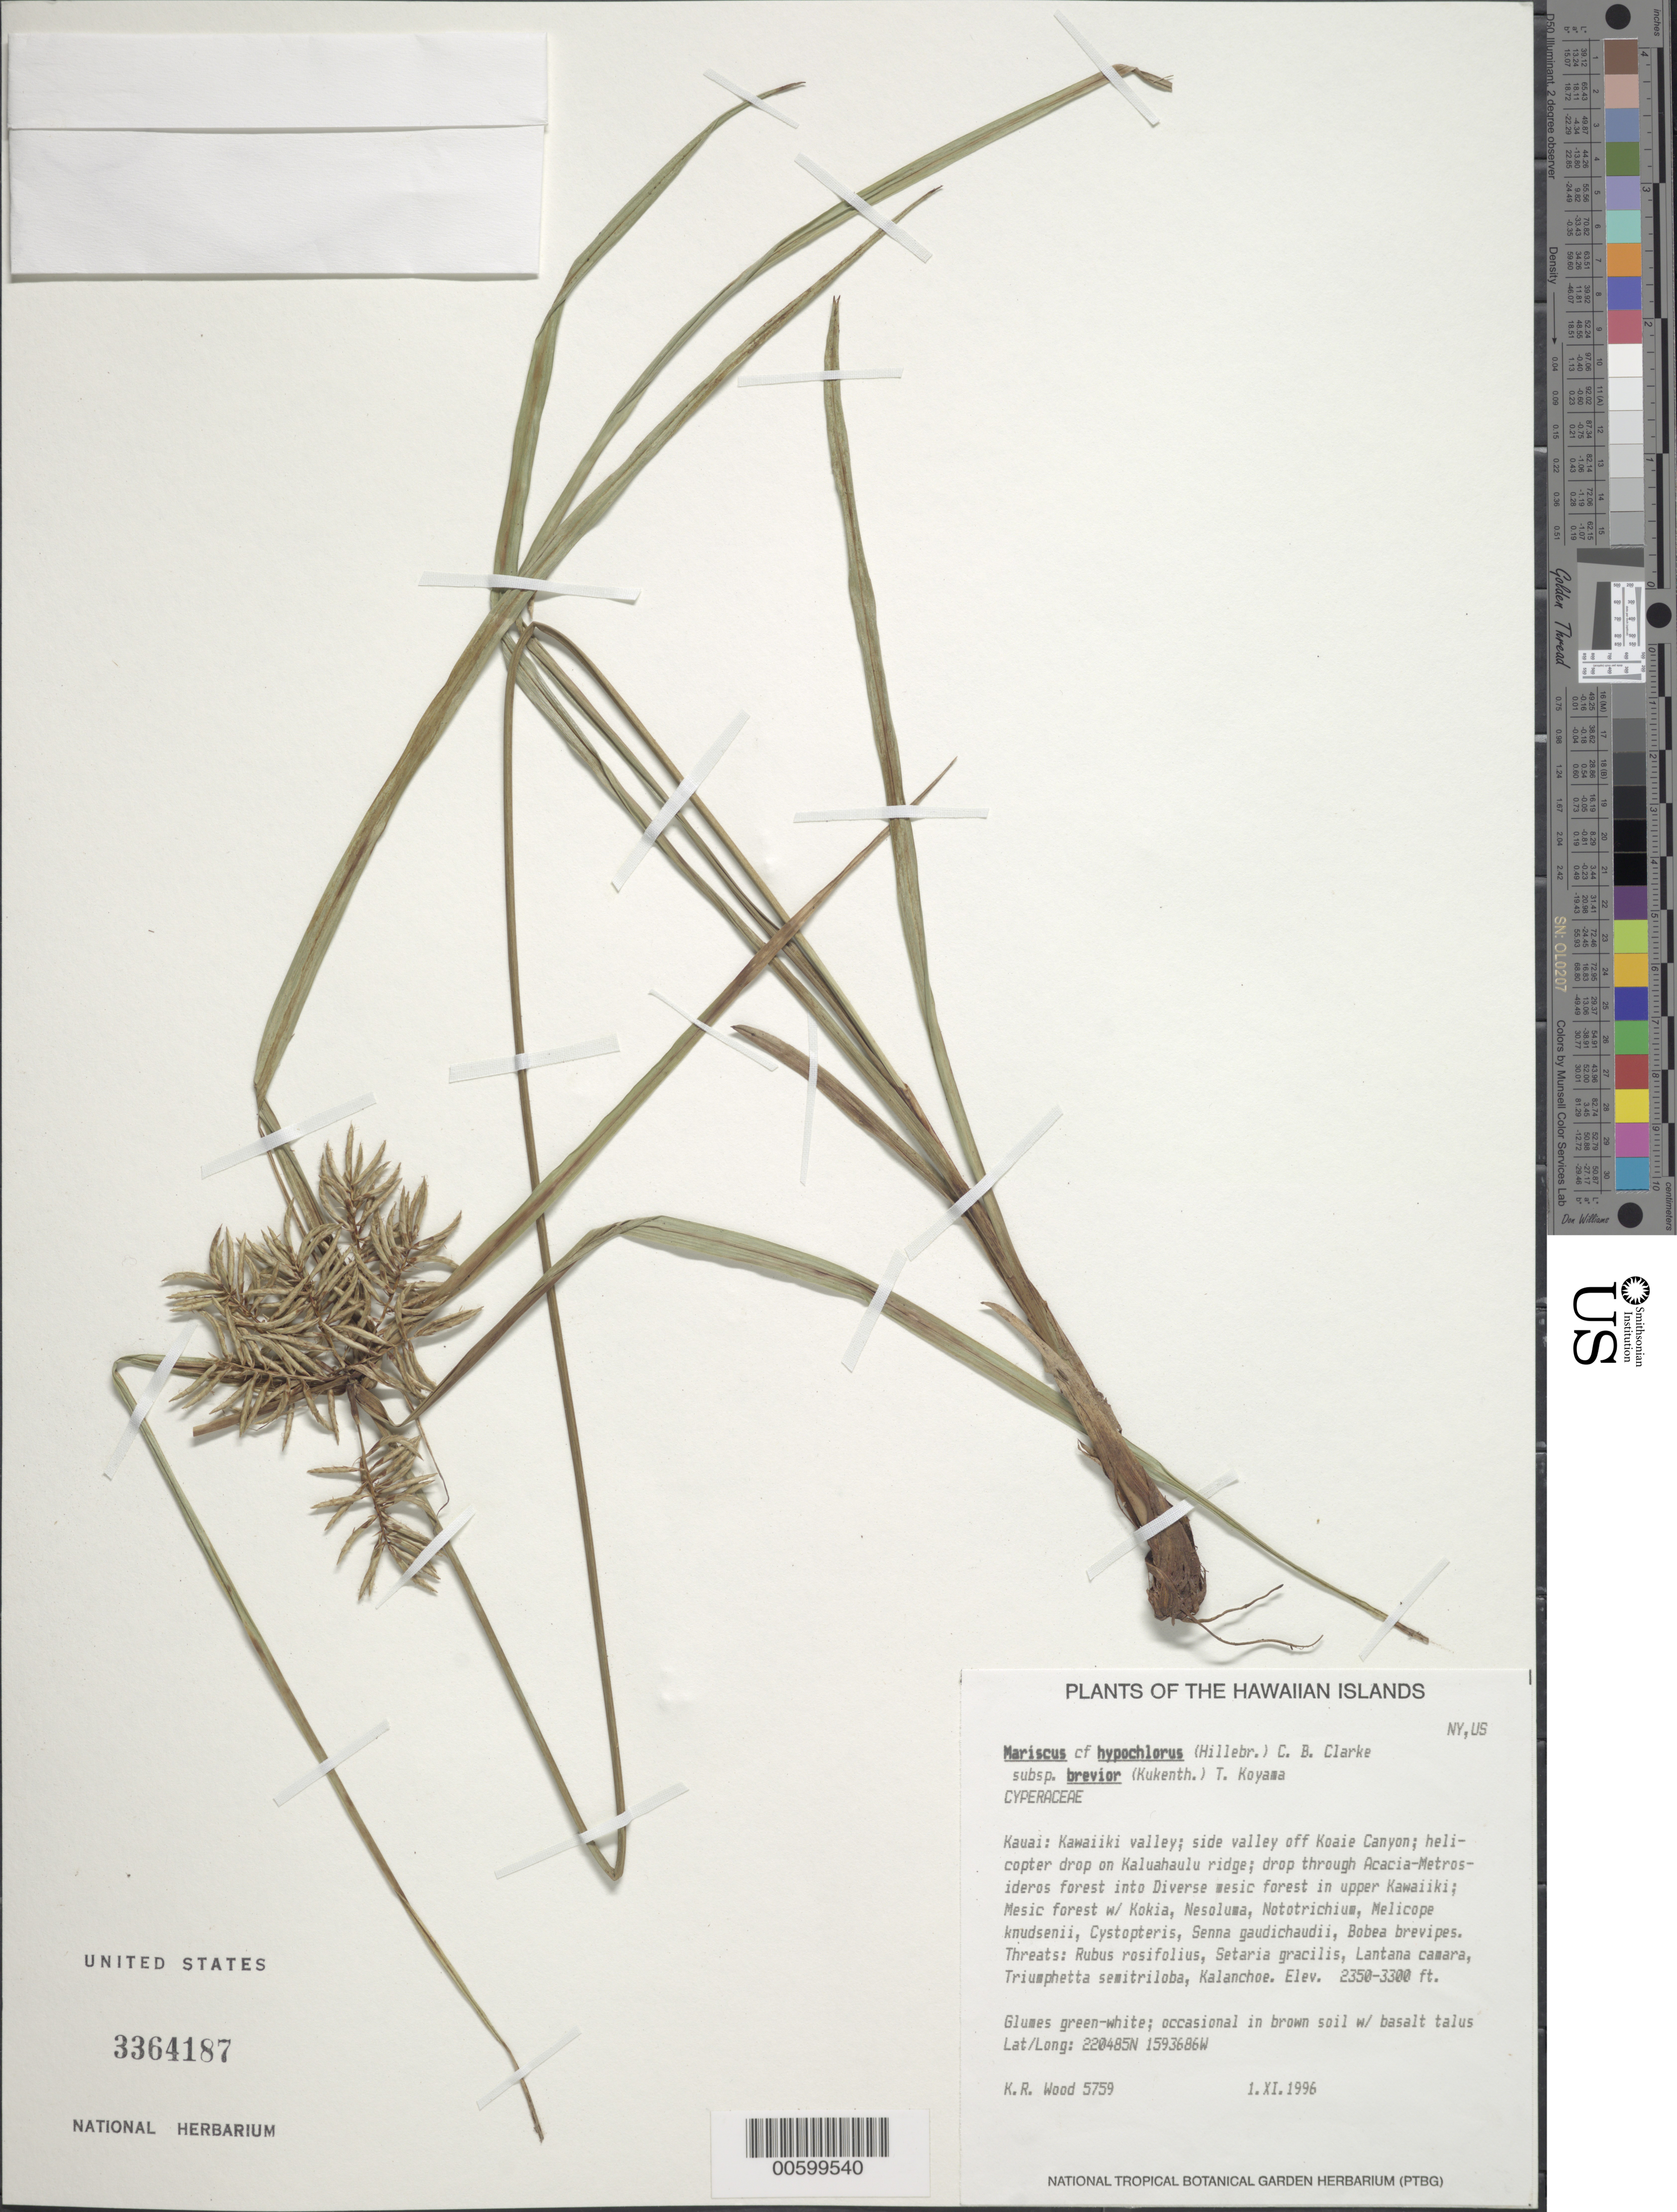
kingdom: Plantae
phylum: Tracheophyta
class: Liliopsida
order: Poales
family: Cyperaceae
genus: Cyperus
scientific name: Cyperus pennatiformis var. pennatiformis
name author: Kük.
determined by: Strong, Mark T., (BOT), Smithsonian Institution - National Museum of Natural History (UNITED STATES)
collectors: K. R. Wood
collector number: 5759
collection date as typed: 1 Nov 1996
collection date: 1996-11-01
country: United States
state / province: Hawaii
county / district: Kauai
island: Kaua'i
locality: Kawaiiki valley; side valley off Koaie Canyon; helicopter drop on Kaluahaulu ridge.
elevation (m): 716.28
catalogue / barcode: US 3364187